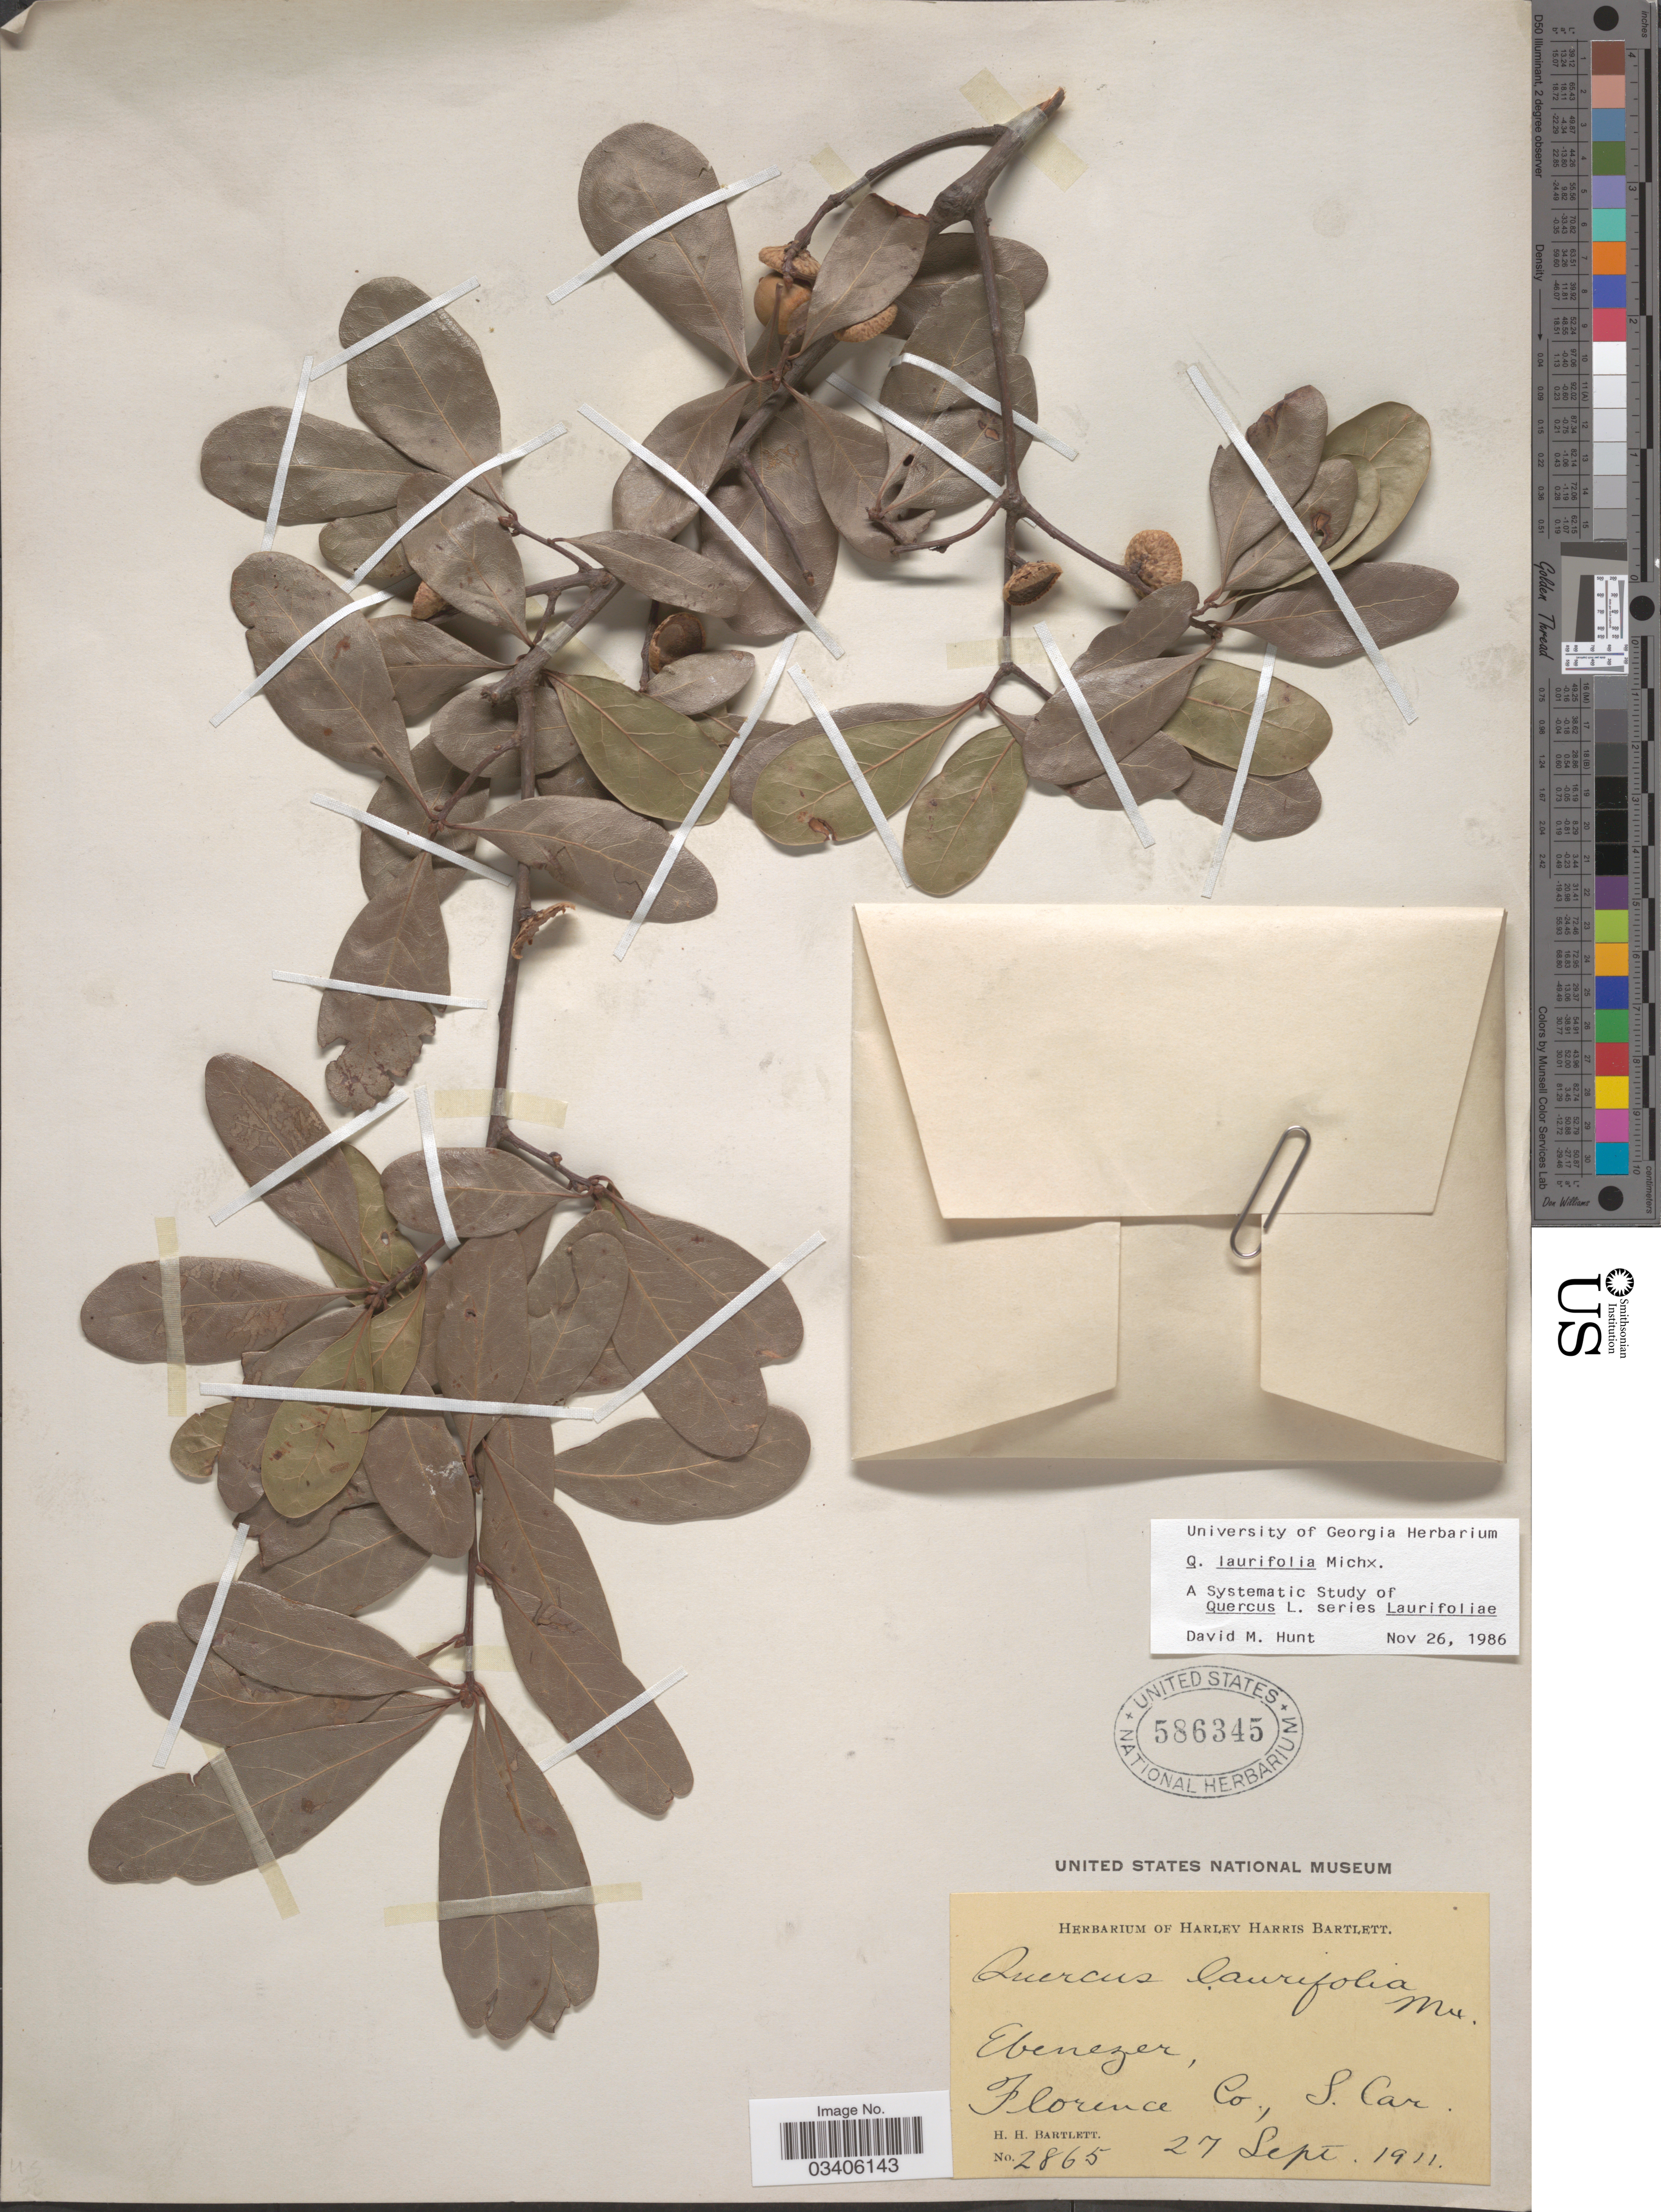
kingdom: Plantae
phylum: Tracheophyta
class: Magnoliopsida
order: Fagales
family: Fagaceae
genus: Quercus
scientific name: Quercus laurifolia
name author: Michx.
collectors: H. H. Bartlett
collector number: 2865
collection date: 1911-09-27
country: United States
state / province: South Carolina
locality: Ebenezer, Florence Co.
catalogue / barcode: US 586345